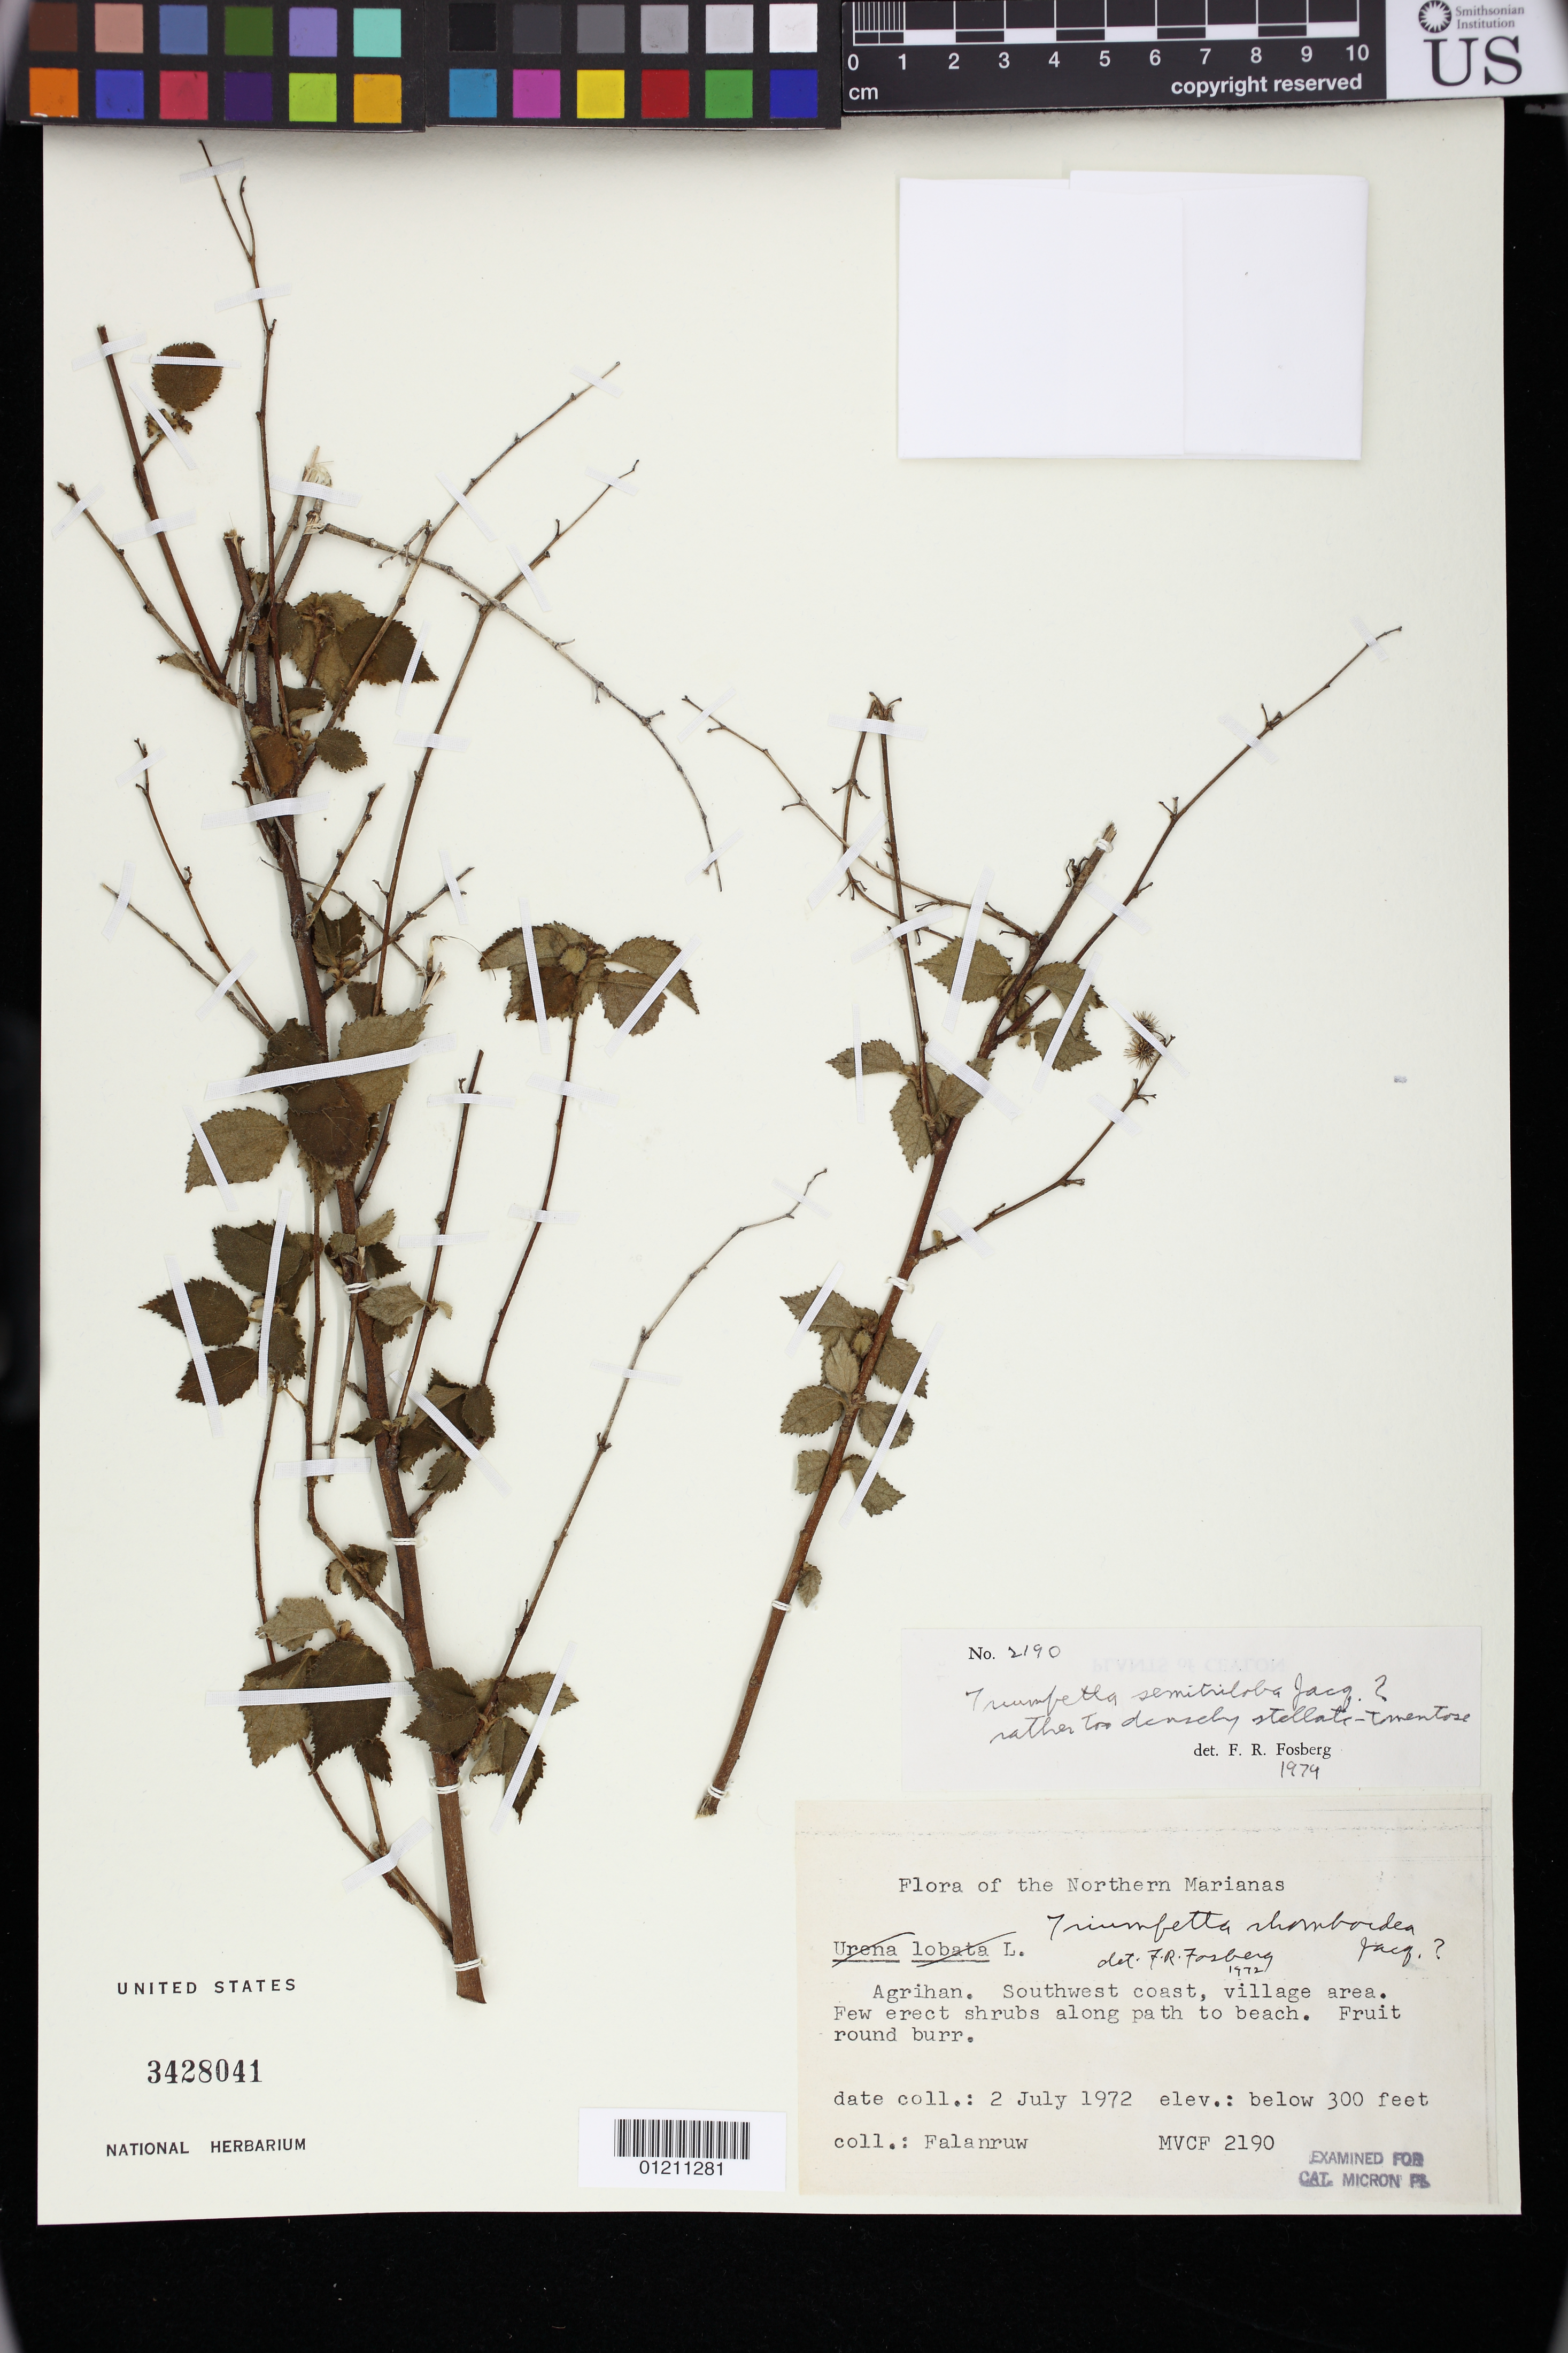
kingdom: Plantae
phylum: Tracheophyta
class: Magnoliopsida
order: Malvales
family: Malvaceae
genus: Triumfetta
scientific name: Triumfetta rhomboidea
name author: Jacq.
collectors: M. V. Falanruw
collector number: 2190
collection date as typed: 07 Feb 1972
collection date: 1972-02-07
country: Northern Mariana Islands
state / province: Northern Islands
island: Agrihan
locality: Northern Marianas. Agrihan. Southwest coast, village area. Along path to beach.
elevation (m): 91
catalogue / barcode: US 3428041